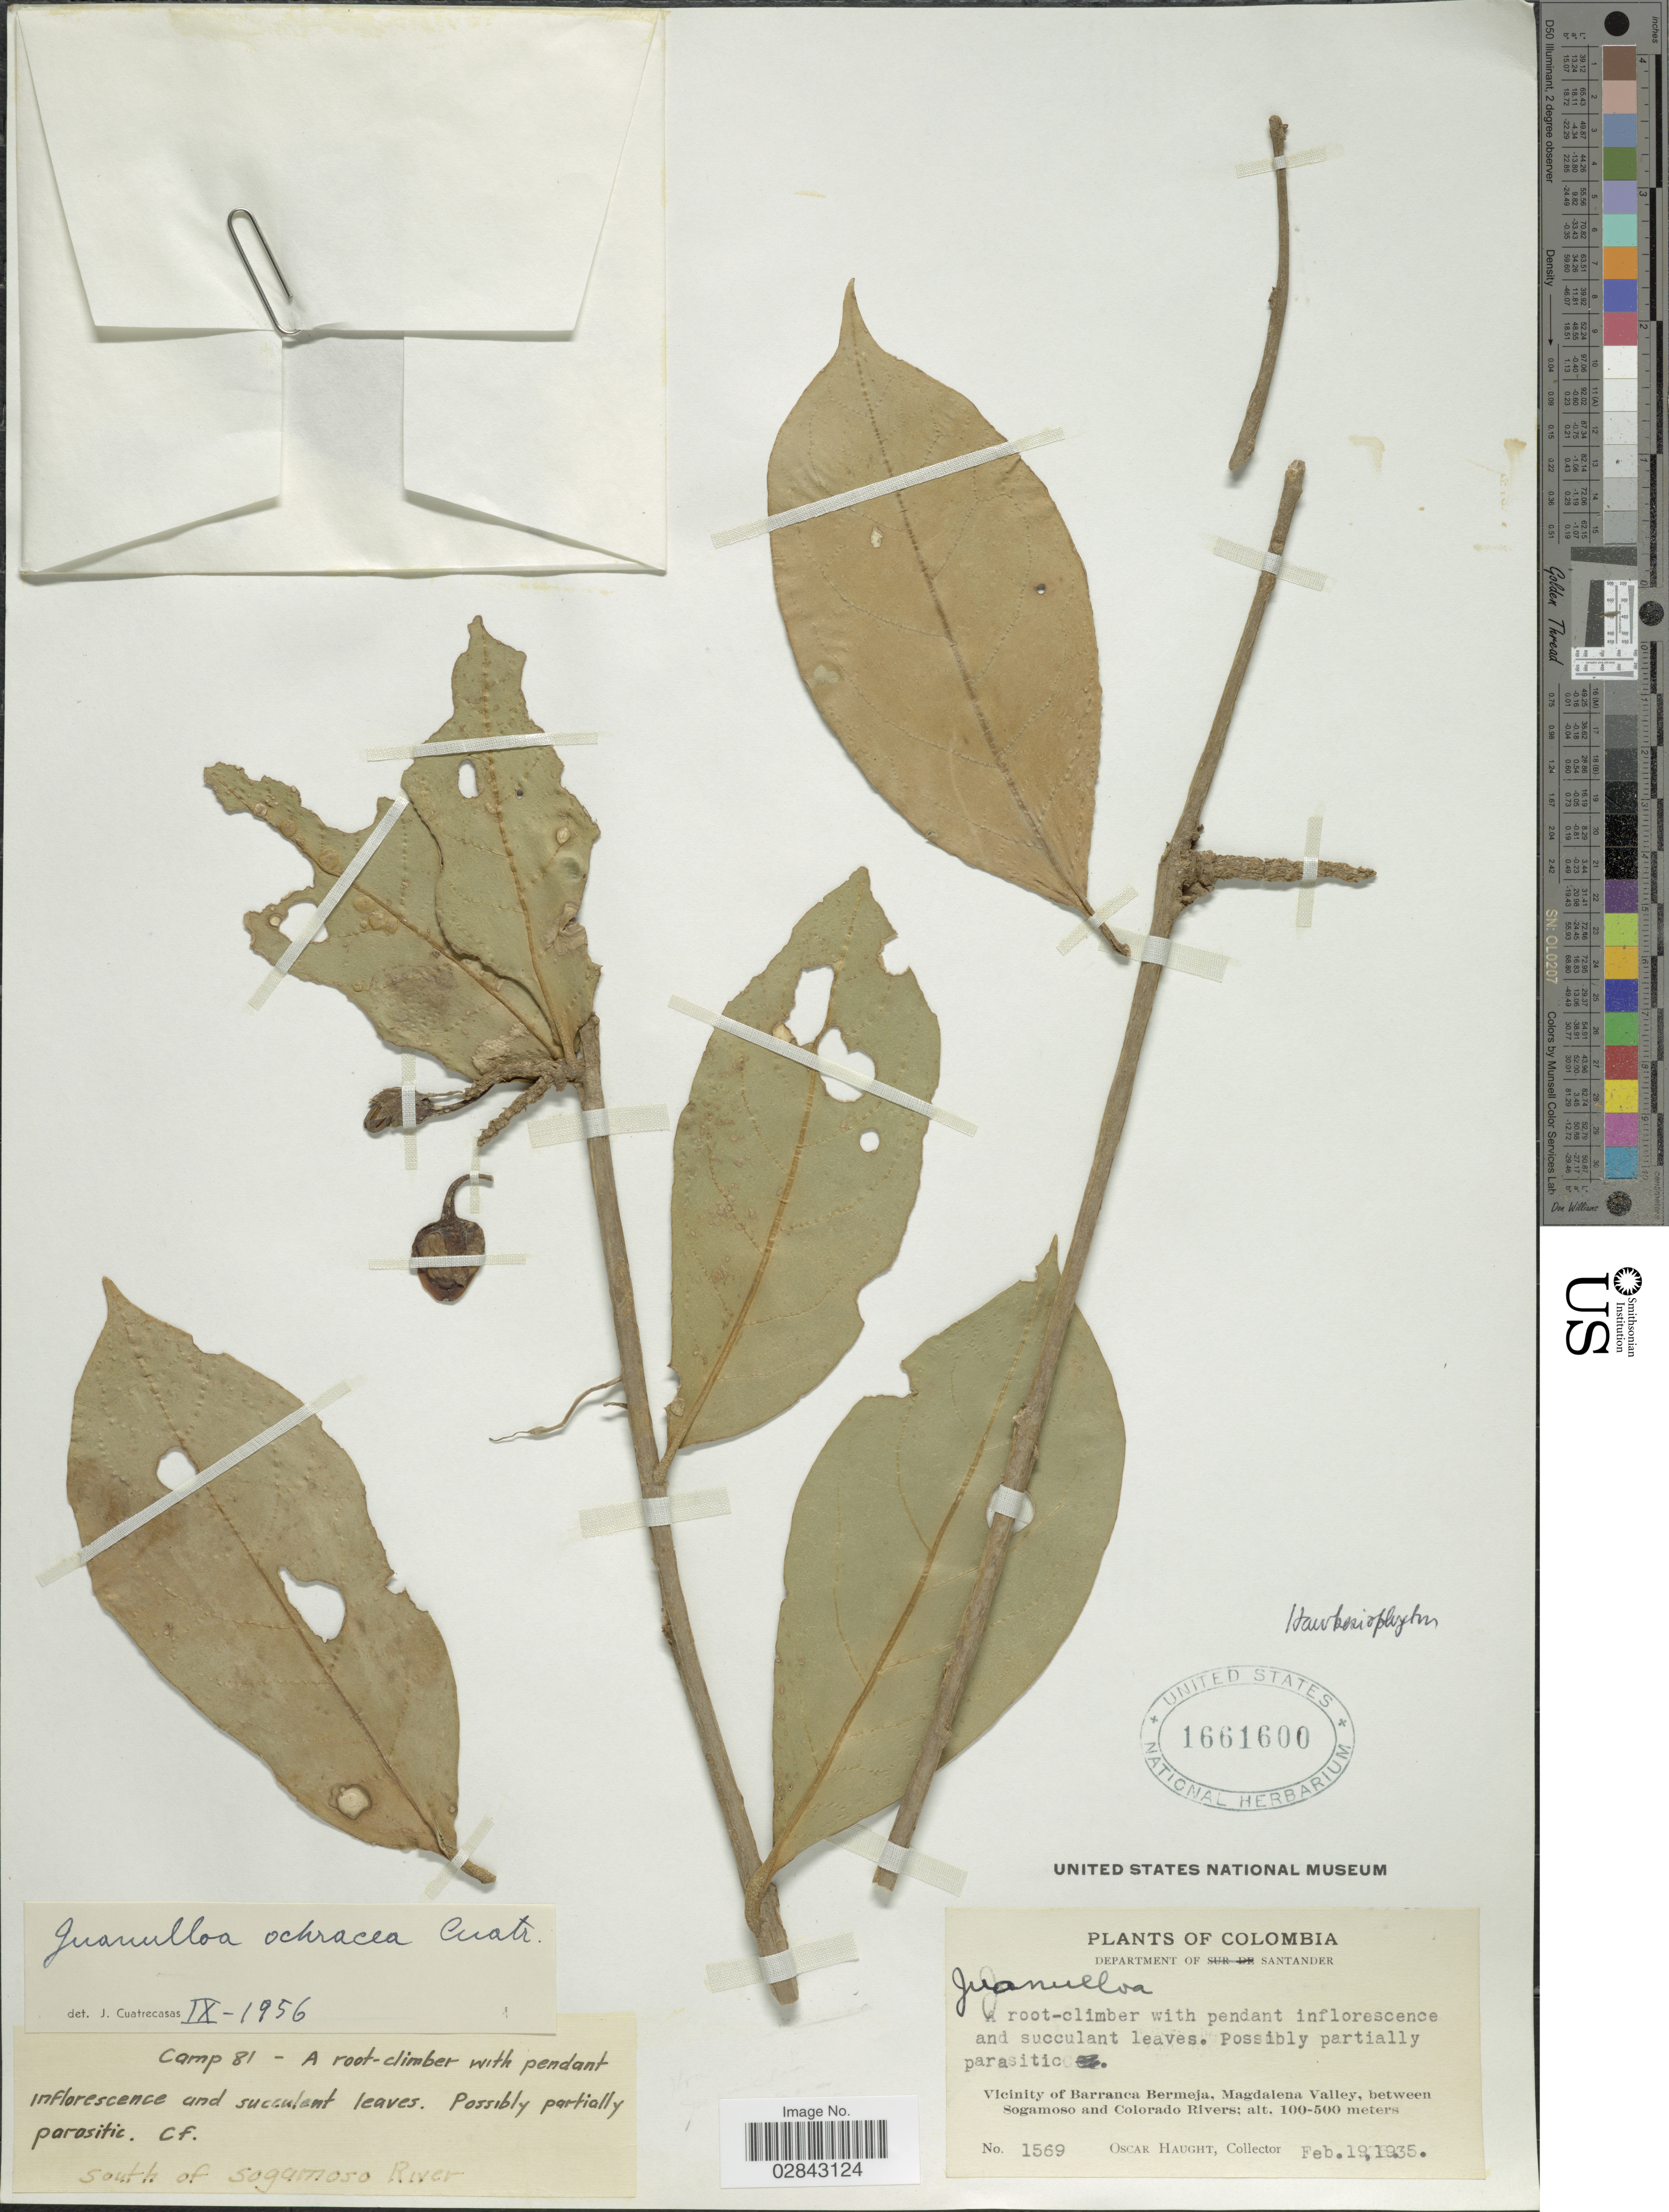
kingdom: Plantae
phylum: Tracheophyta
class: Magnoliopsida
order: Solanales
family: Solanaceae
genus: Markea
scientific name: Markea ulei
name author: (Dammer) Cuatrec.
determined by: Nee, Michael H.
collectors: O. Haught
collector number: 1569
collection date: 1935-02-19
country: Colombia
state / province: Santander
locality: Department of Santander. Vicinity of Barranca Bermeja, Magdalena Valley, between Sogamoso and Colorado Rivers. Camp 81. South of Sagamos River.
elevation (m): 100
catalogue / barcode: US 1661600